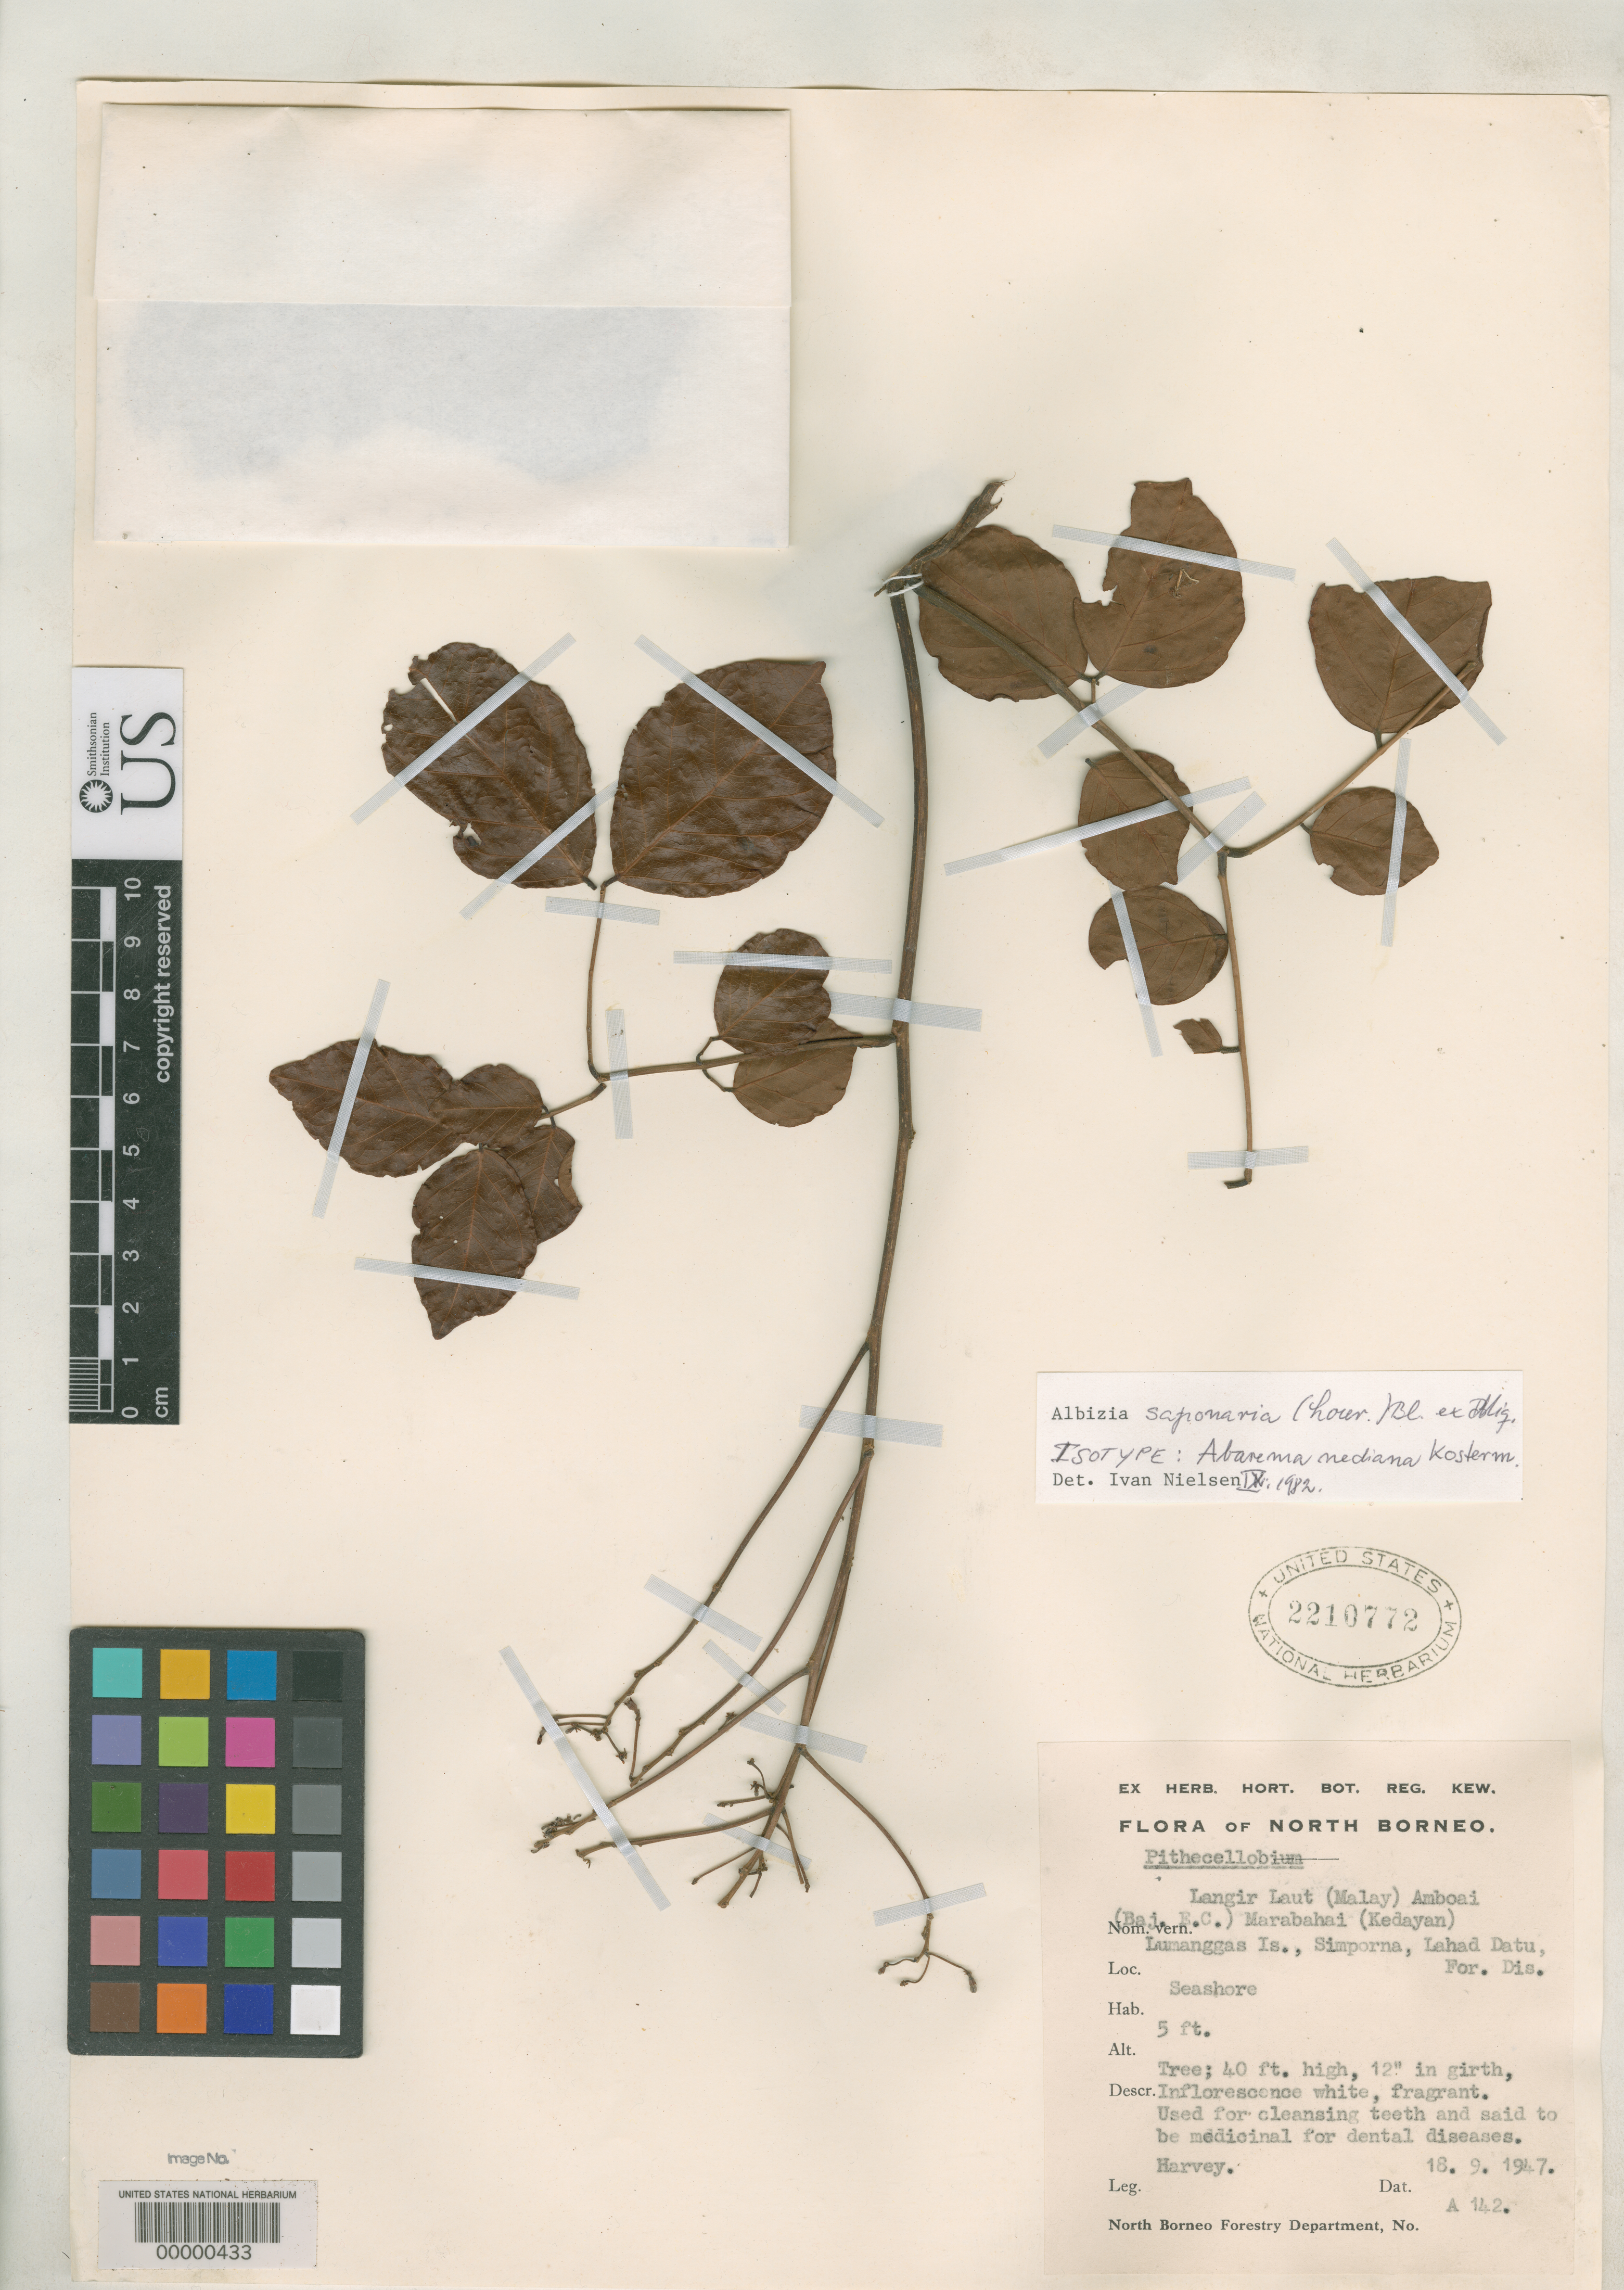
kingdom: Plantae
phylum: Tracheophyta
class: Magnoliopsida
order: Fabales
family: Fabaceae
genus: Abarema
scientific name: Abarema nediana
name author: Kosterm.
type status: Isotype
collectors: Malaysia Forestry Dept.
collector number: A 142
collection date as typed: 18 Sep 1947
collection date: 1947-09-18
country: Malaysia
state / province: Sabah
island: Borneo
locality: Lumanggas is. Simporna, Latu Datu.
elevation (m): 1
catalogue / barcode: US 2210772